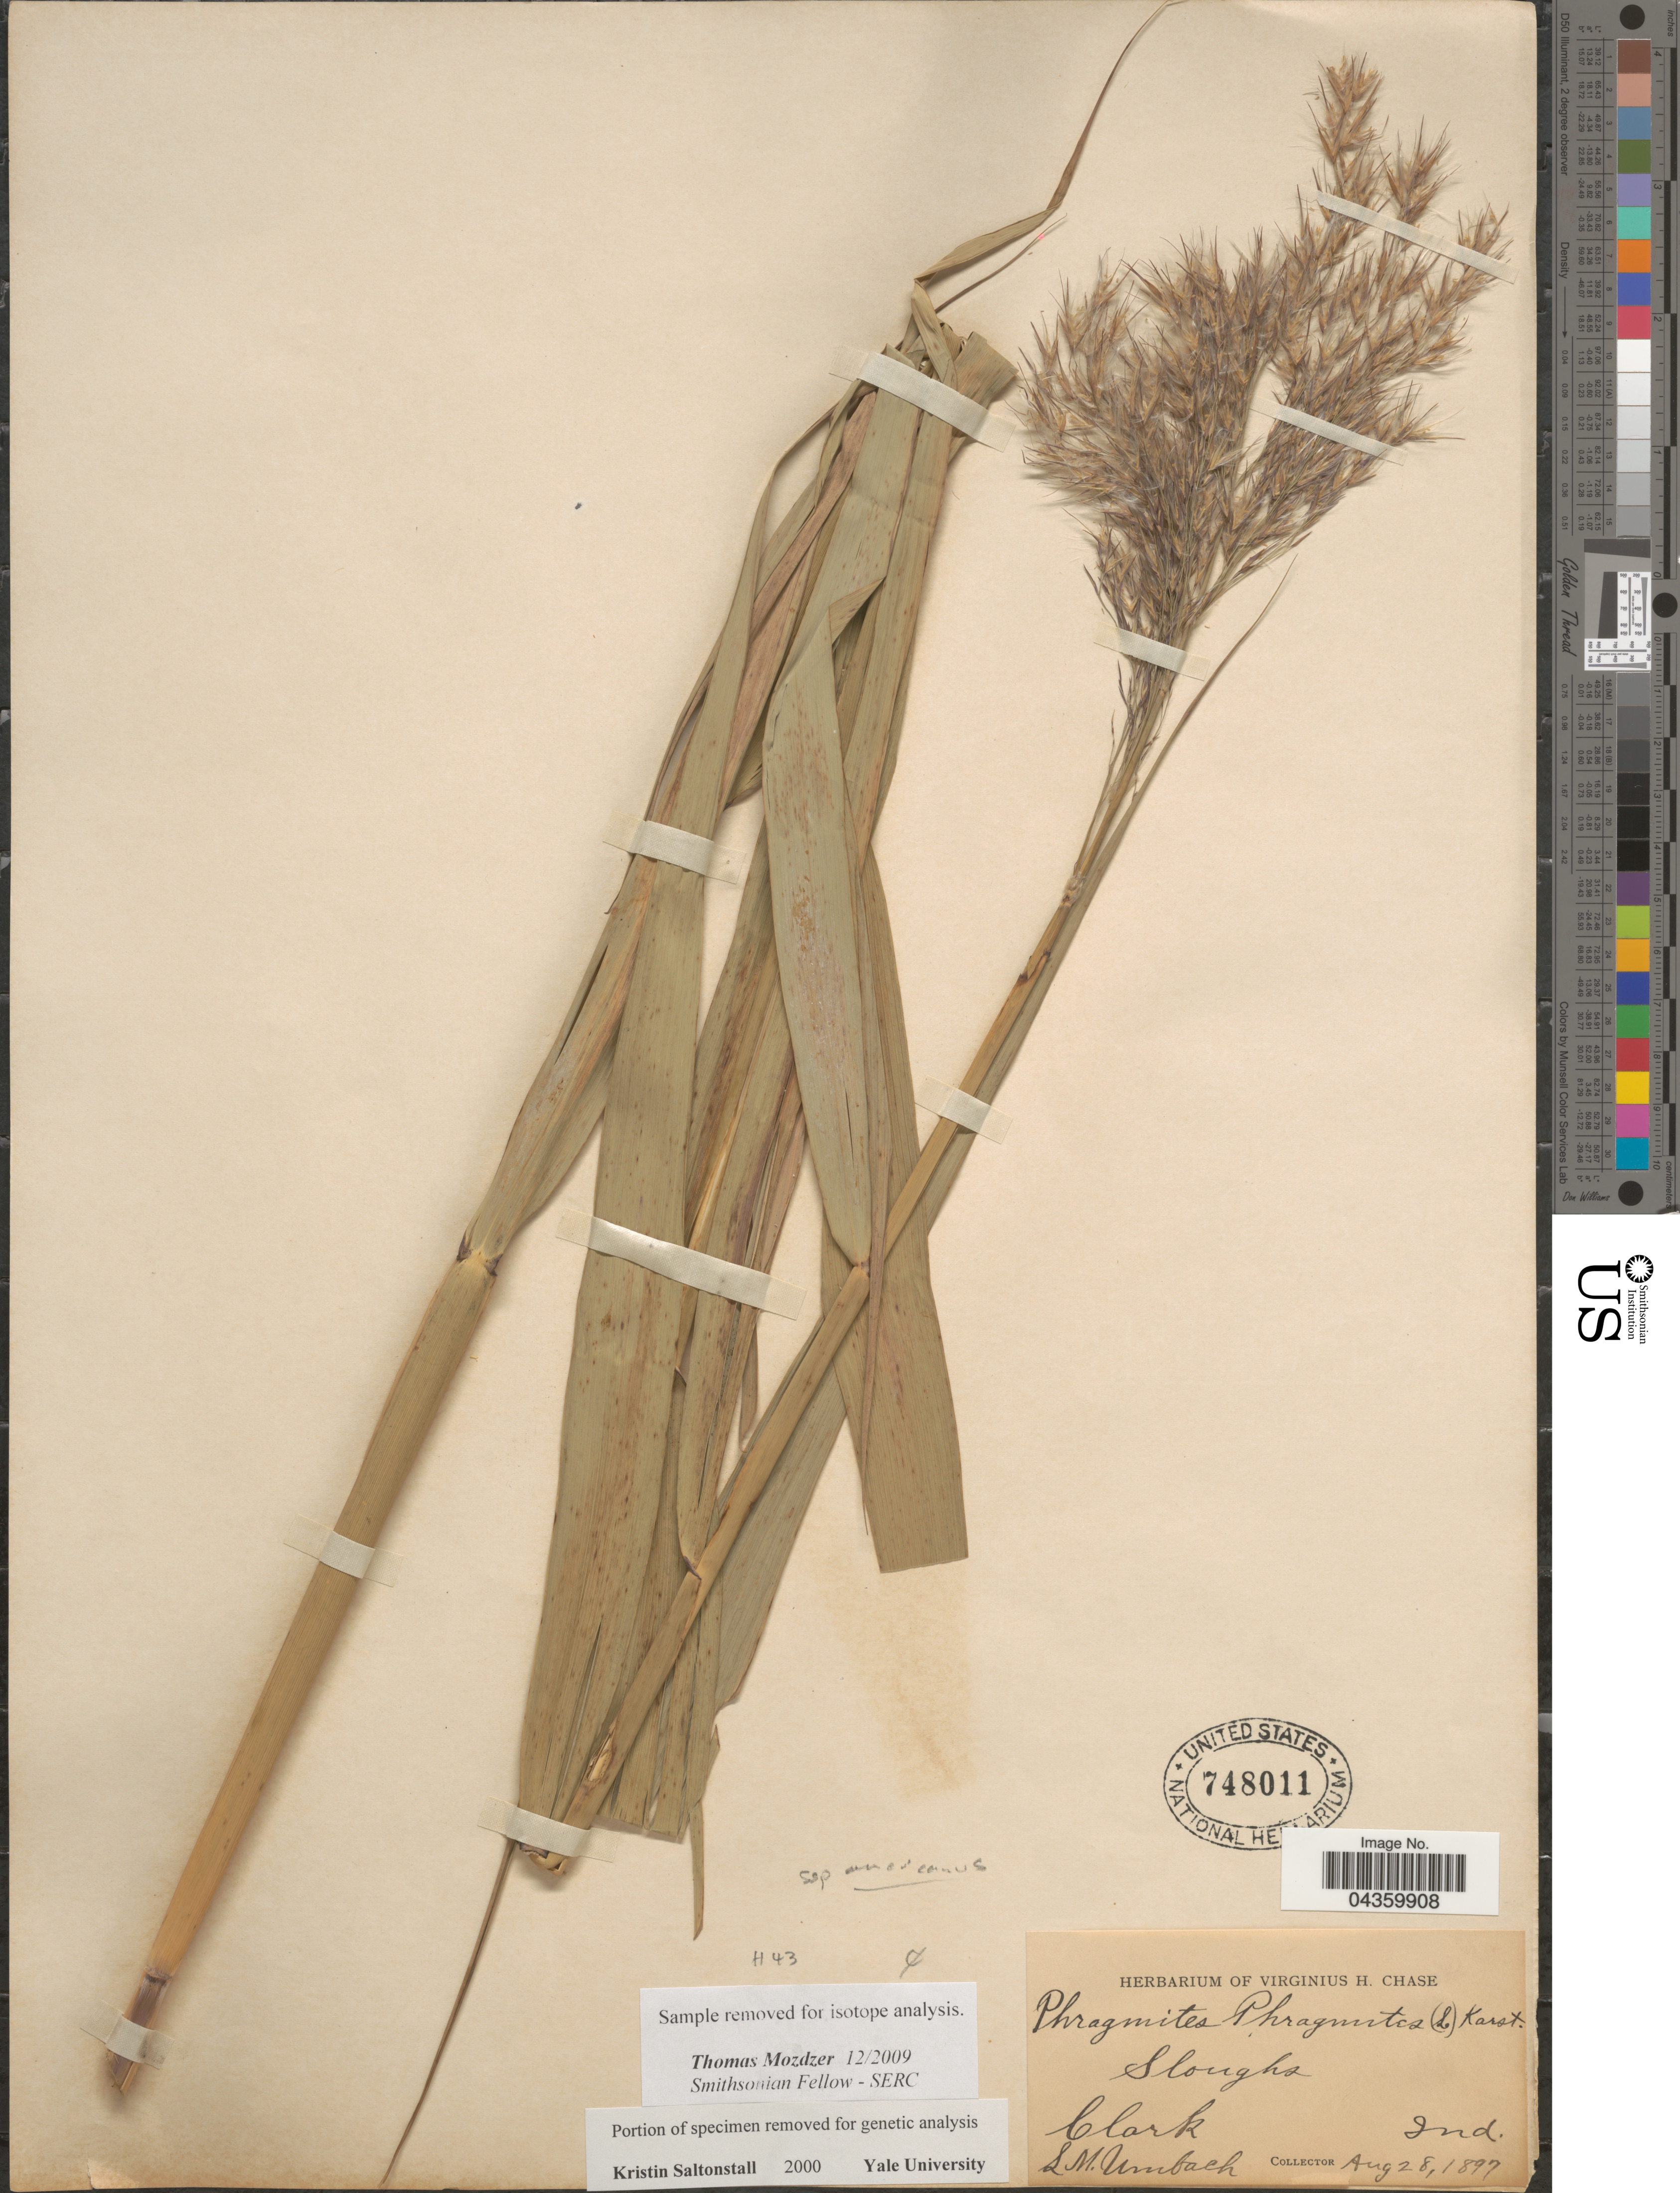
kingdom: Plantae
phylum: Tracheophyta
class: Liliopsida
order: Poales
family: Poaceae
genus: Phragmites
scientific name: Phragmites australis subsp. americanus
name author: Saltonstall & et al.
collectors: L. M. Umbach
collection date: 1897-08-28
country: United States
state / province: Indiana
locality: Sloughs. Clark.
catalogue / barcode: US 748011